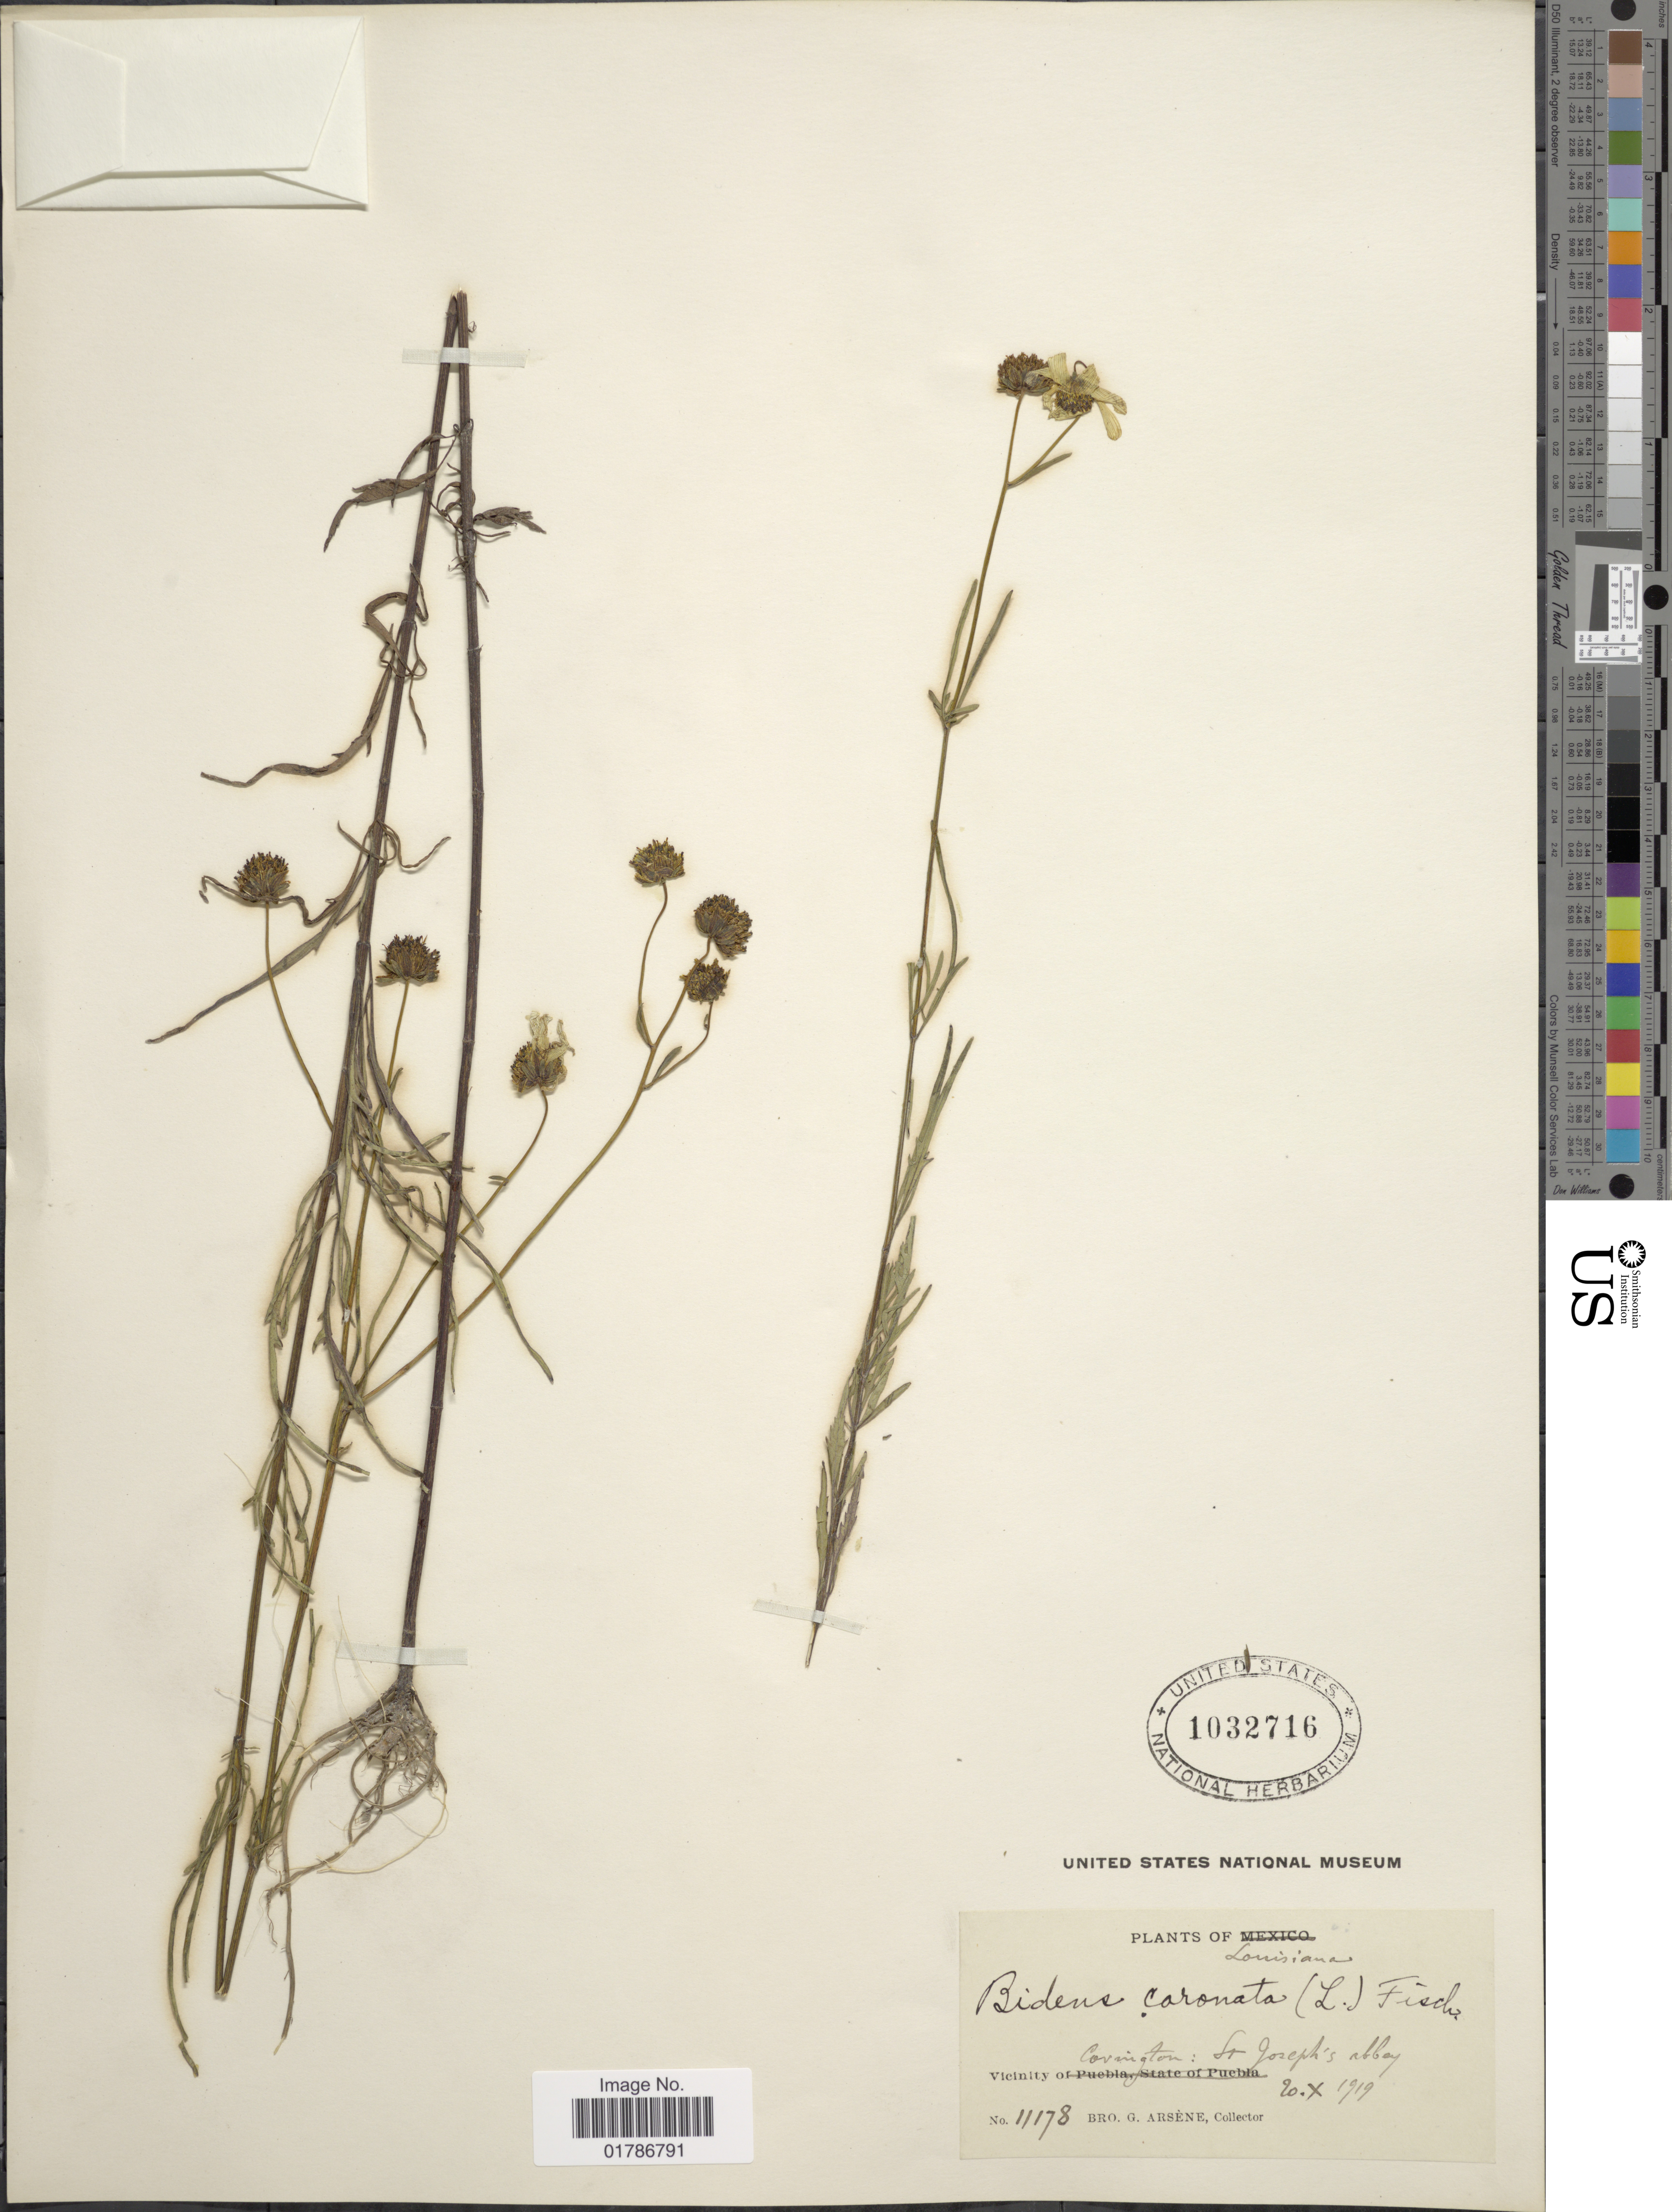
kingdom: Plantae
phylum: Tracheophyta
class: Magnoliopsida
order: Asterales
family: Asteraceae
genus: Bidens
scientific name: Bidens mitis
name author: (Michx.) Sherff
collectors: Bro. G. Arsène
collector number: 11178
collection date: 1919-10-20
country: United States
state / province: Louisiana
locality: Vicinity Covington: St. Joseph's abbay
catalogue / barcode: US 1032716